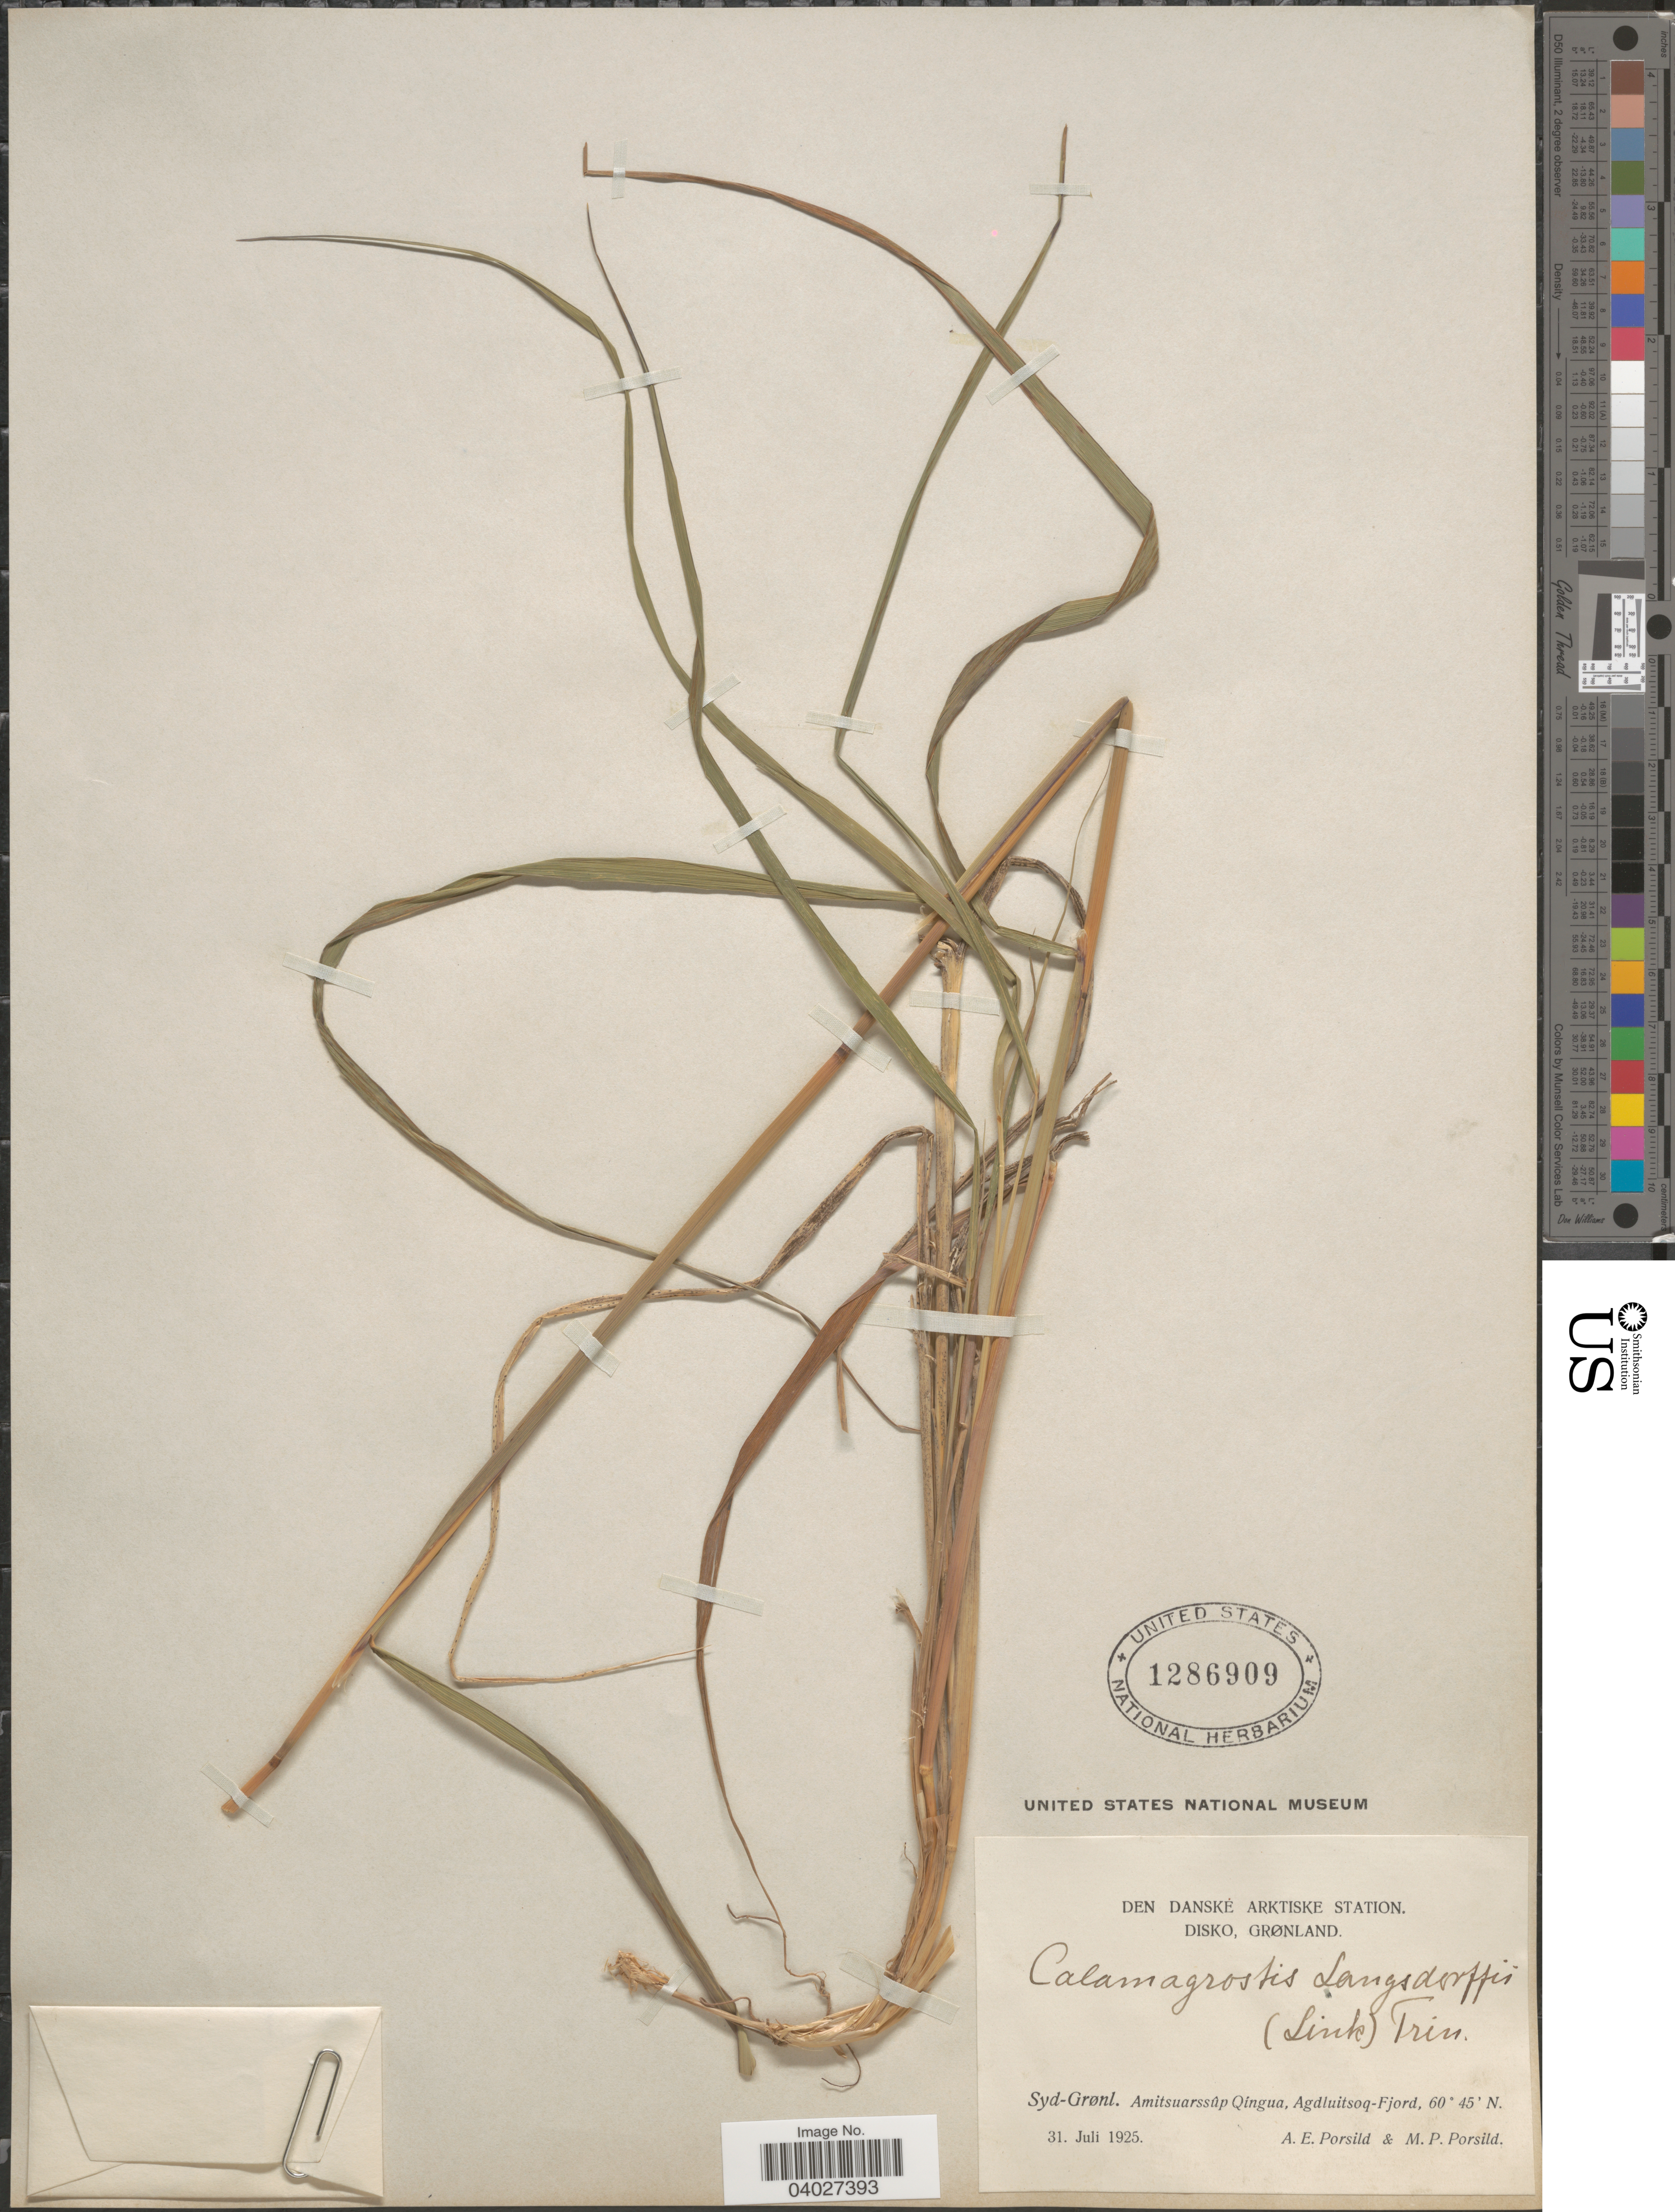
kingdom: Plantae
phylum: Tracheophyta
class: Liliopsida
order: Poales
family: Poaceae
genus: Calamagrostis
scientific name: Calamagrostis canadensis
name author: (Michx.) P. Beauv.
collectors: A. E. Porsild & M. P. Porsild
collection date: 1925-07-31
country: Greenland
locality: Den Danske Arktiske Station. Disko, Grønland. Syd-Grønl. Amitsuarssûp Qingua, Agdluitsoq-Fjord.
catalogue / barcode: US 1286909